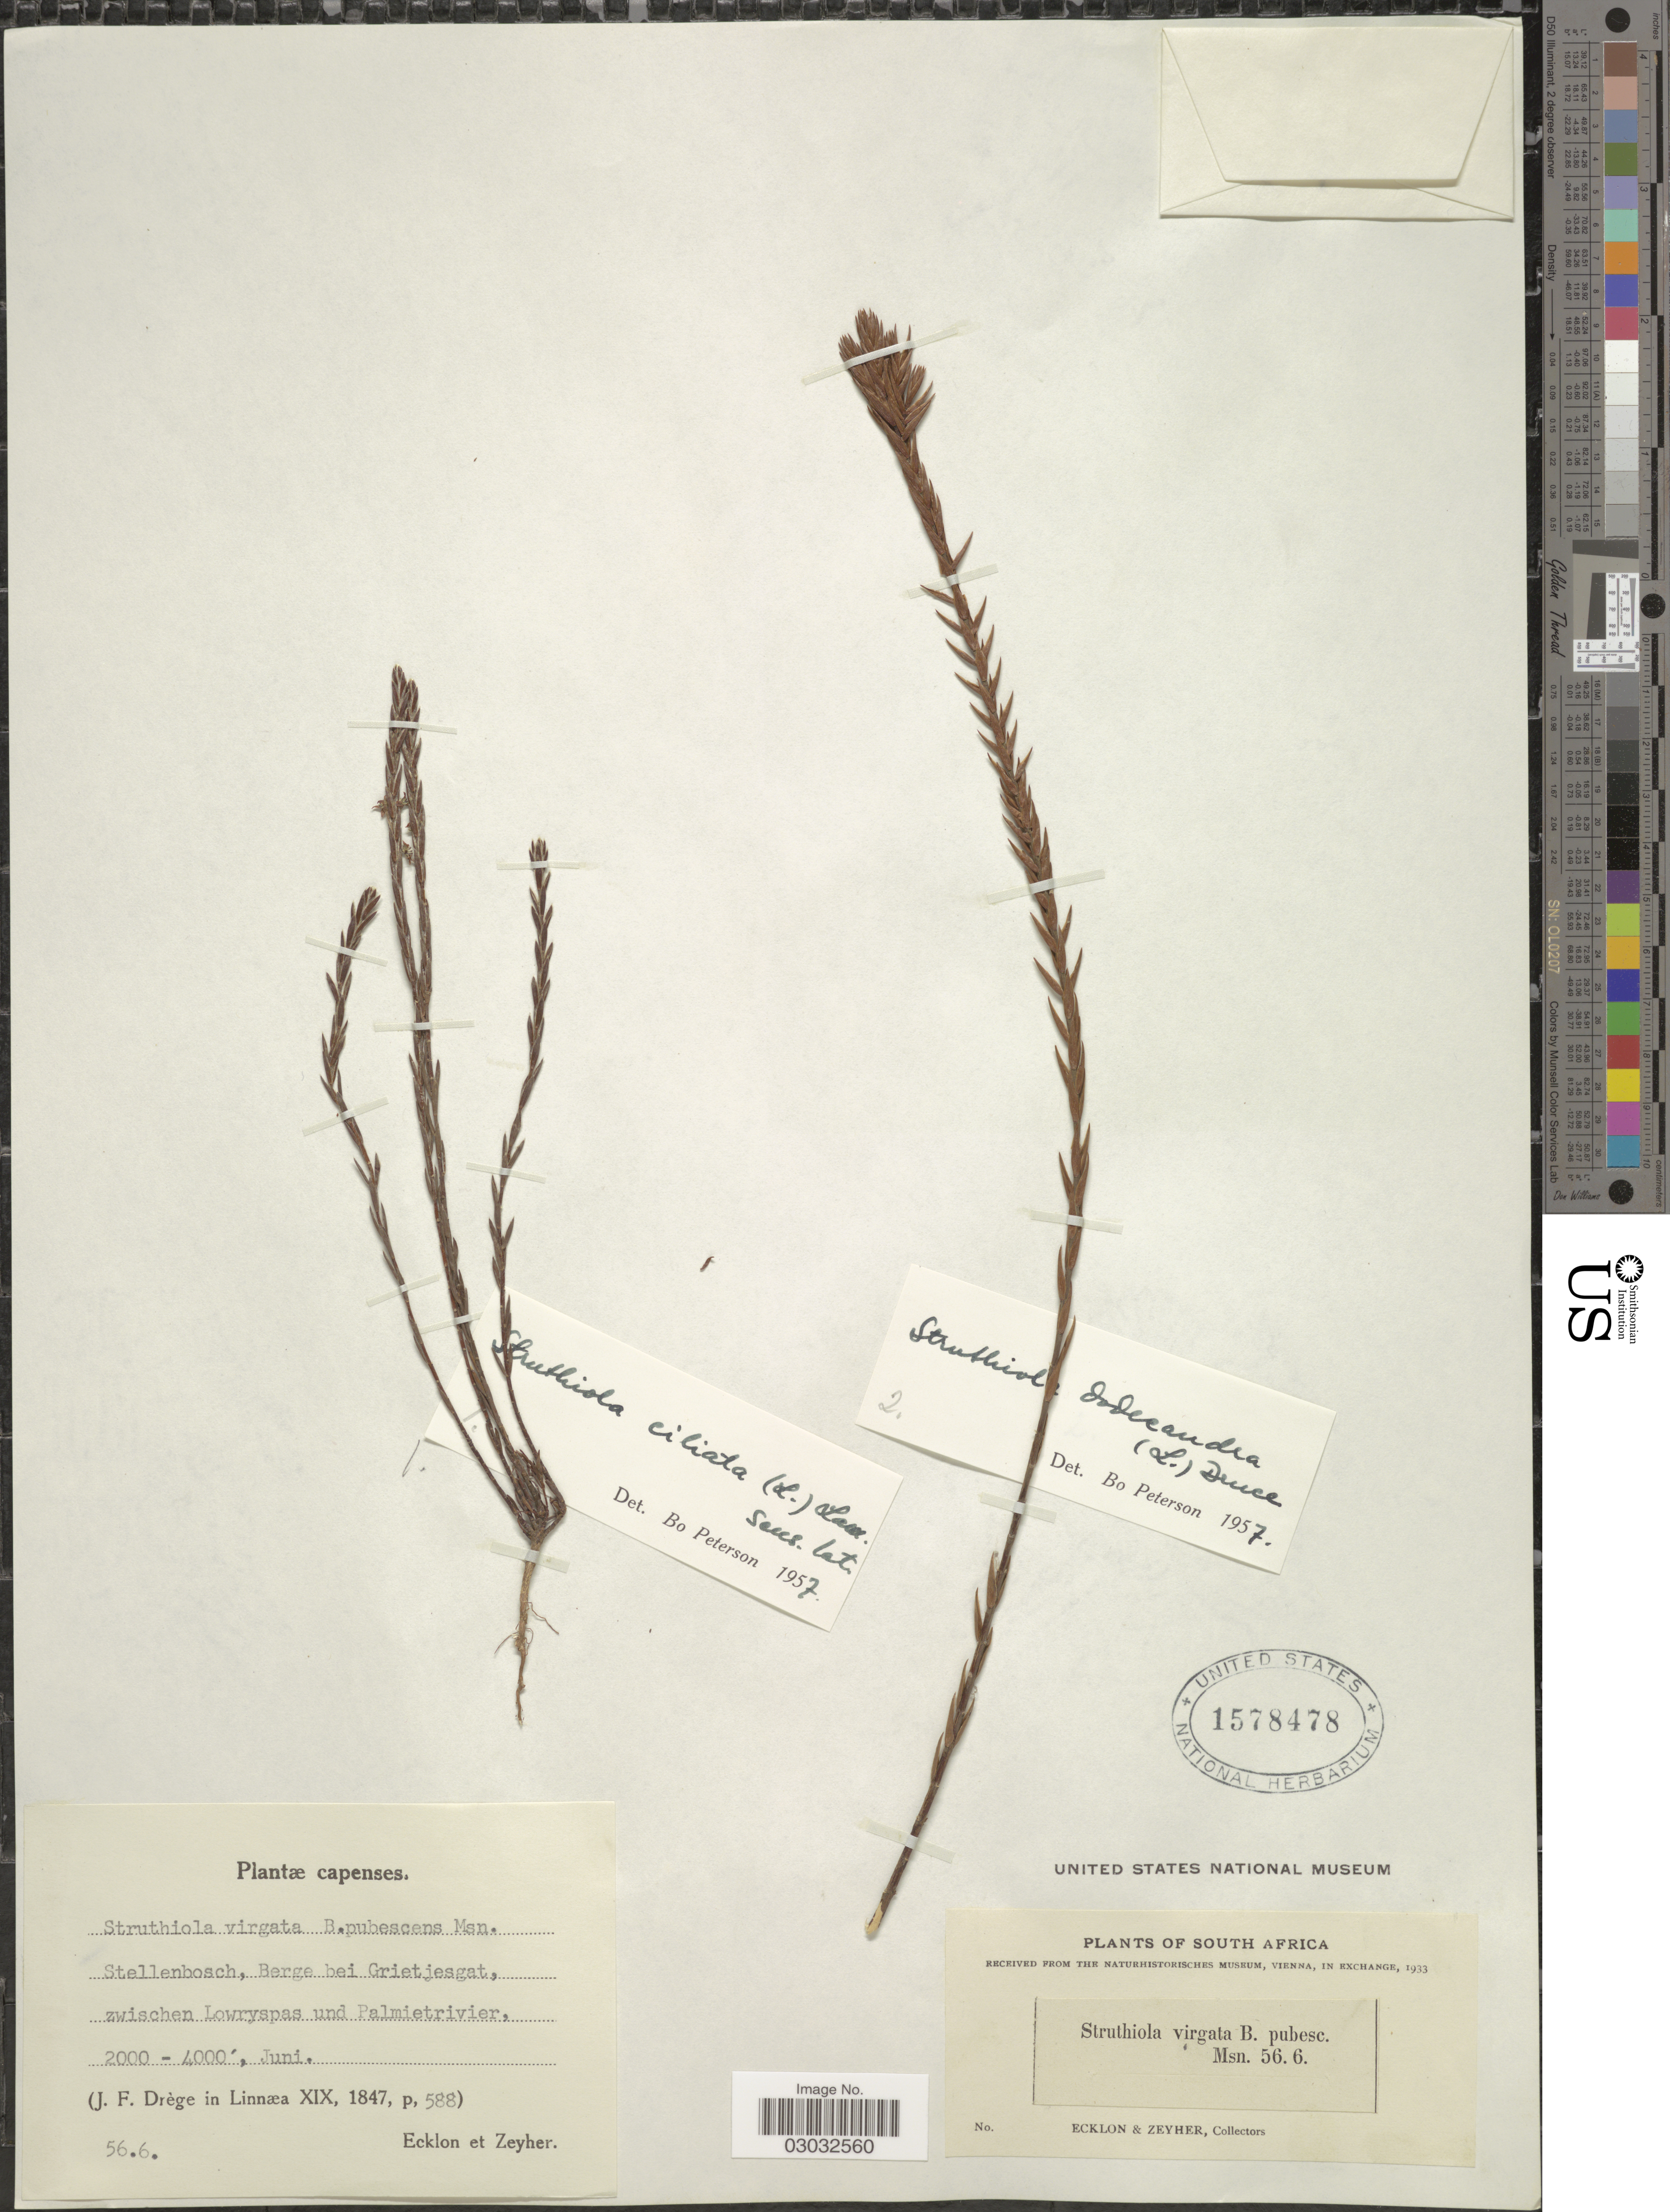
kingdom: Plantae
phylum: Tracheophyta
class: Magnoliopsida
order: Malvales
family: Thymelaeaceae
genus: Struthiola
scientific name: Struthiola dodecandra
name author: (L.) Druce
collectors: -. Ecklon & -. Zeyher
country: South Africa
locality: Capenses. Stellenbosch, Berge bei Grietjesgat, zwischen Lowryspas und Palmietrivier.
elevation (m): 610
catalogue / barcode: US 1578478